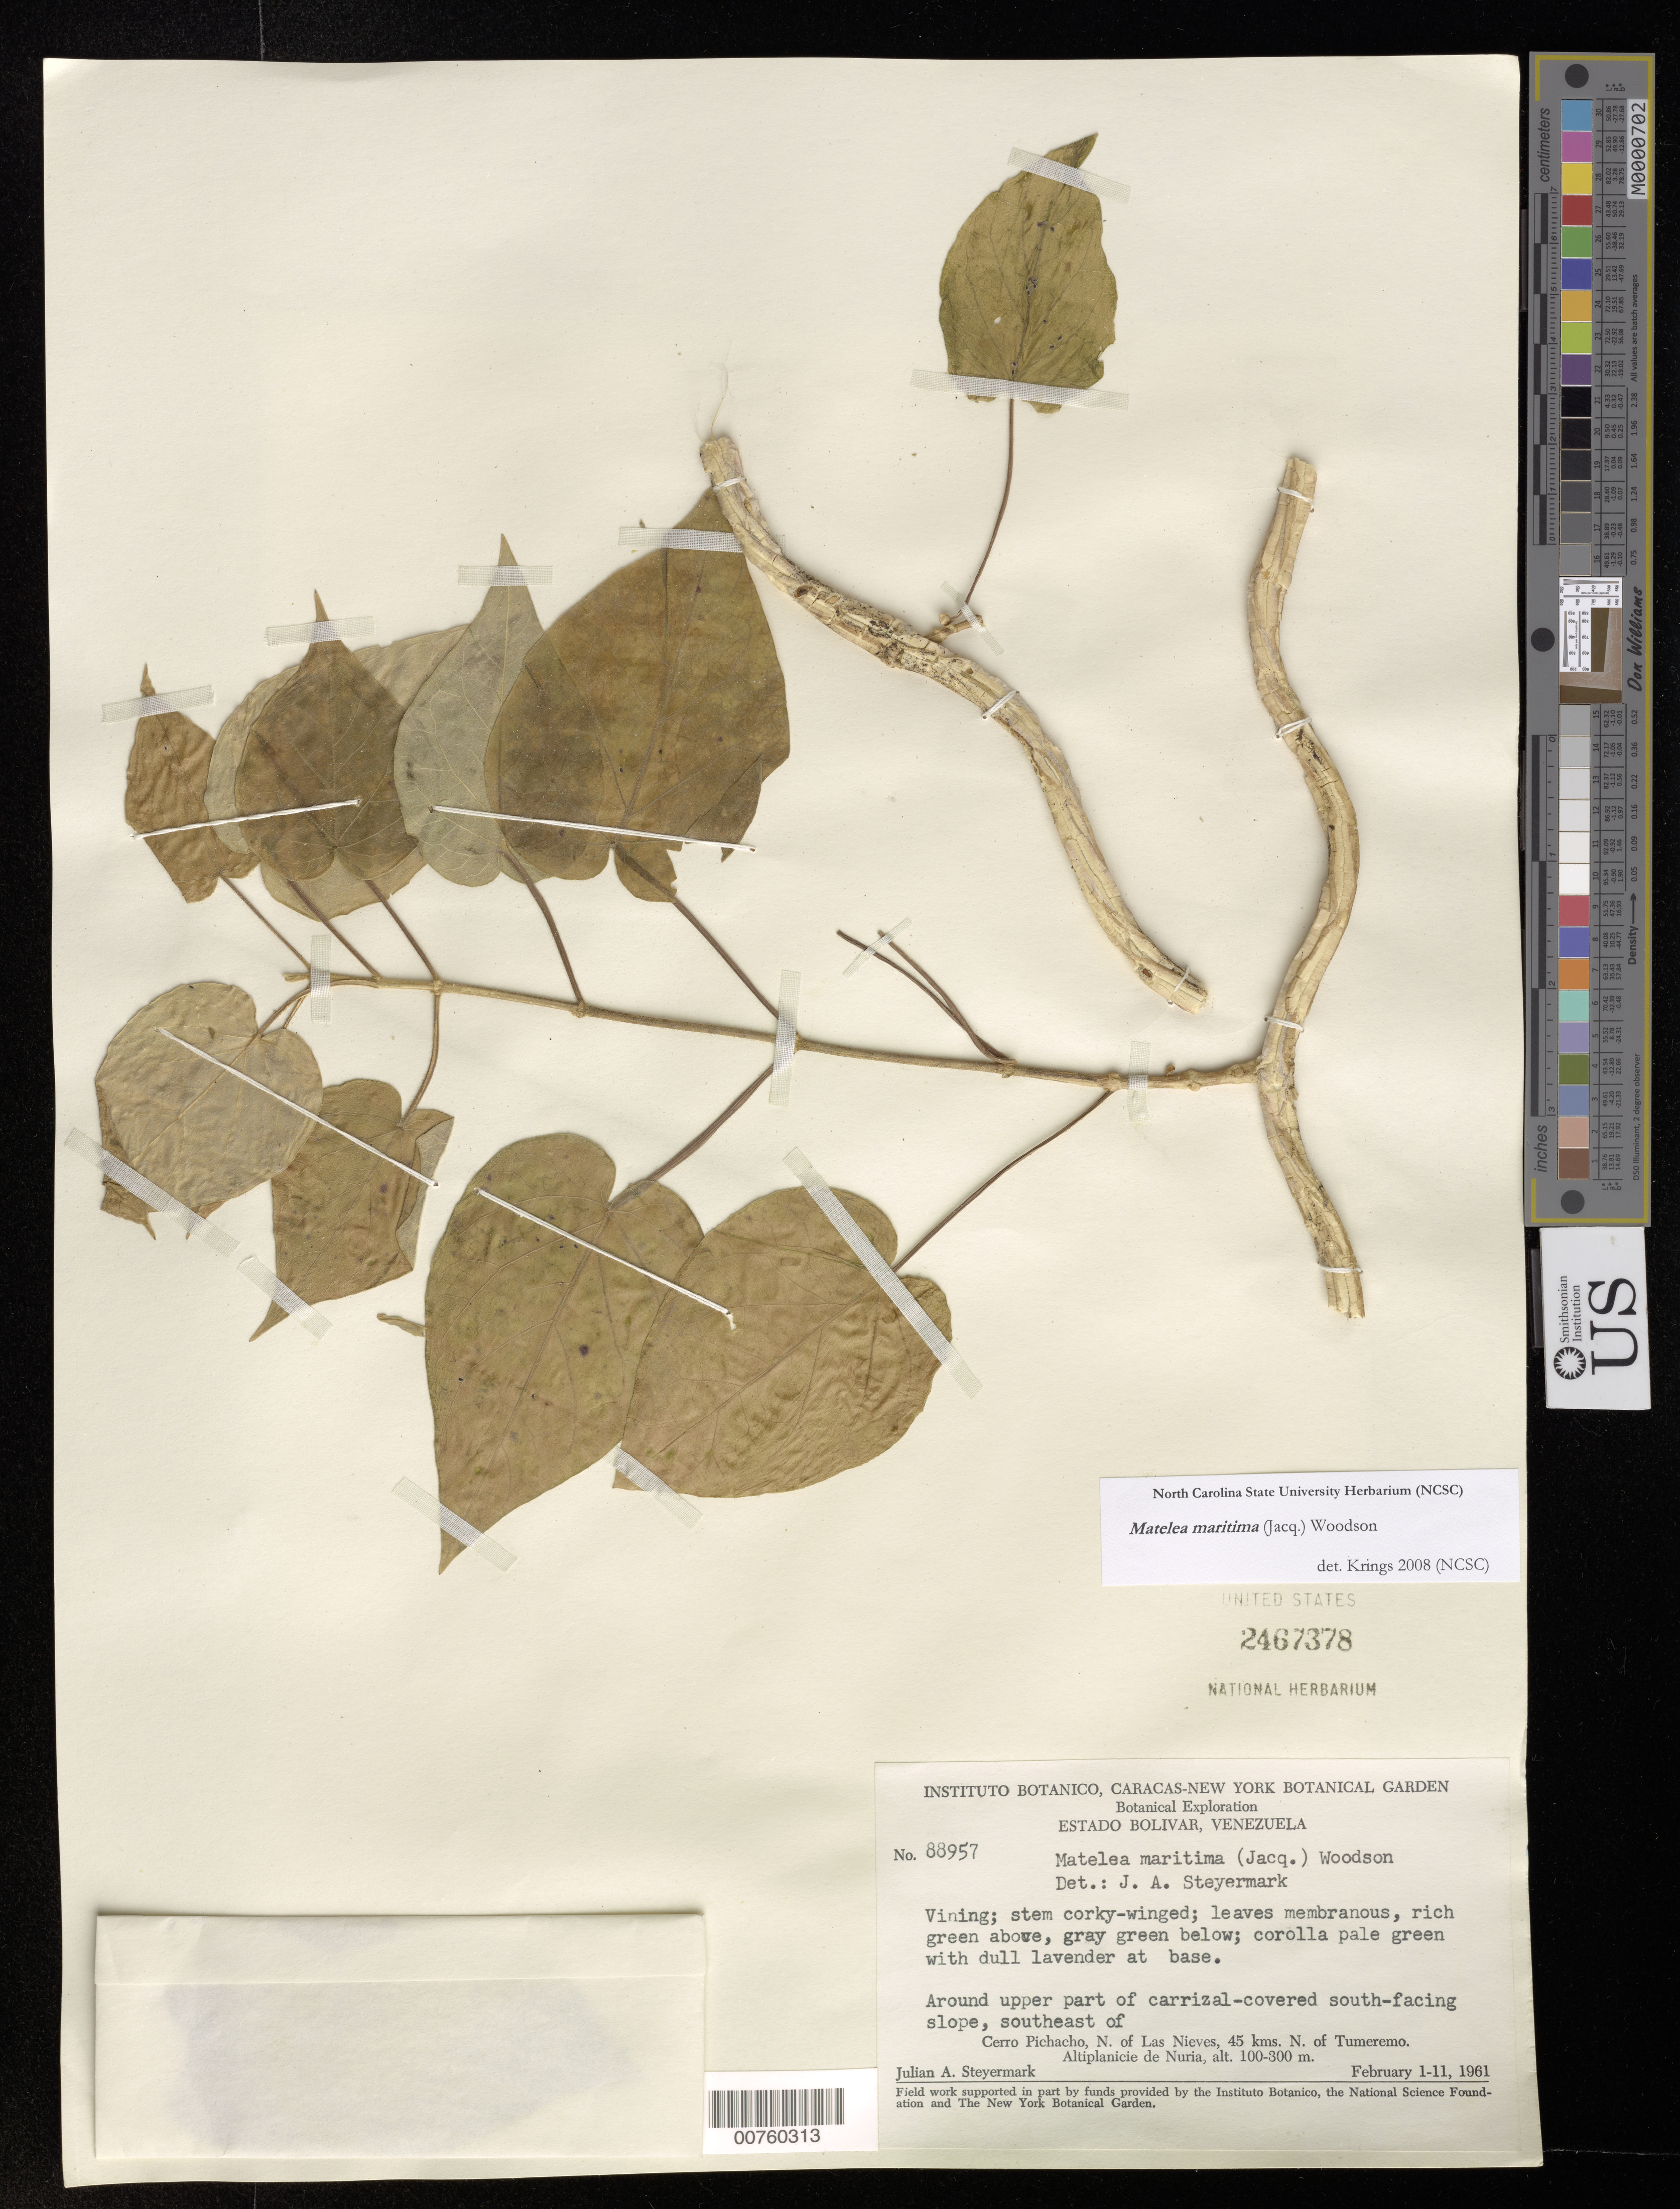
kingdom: Plantae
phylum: Tracheophyta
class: Magnoliopsida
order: Gentianales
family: Apocynaceae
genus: Matelea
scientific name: Matelea maritima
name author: (Jacq.) Woodson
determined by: Steyermark, Julian A., (VEN)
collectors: J. Steyermark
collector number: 88957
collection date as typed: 1-Feb-61 to 11-Feb-61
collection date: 1961-02-01/1961-02-11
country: Venezuela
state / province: Bolívar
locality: Cerro El Picacho, SE of; N of Las Nieves, 45 km N of Tumeremo, Altiplanicie de Nuria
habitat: Around upper part of carrizal-covered south-facing slope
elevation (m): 100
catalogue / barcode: US 2467378